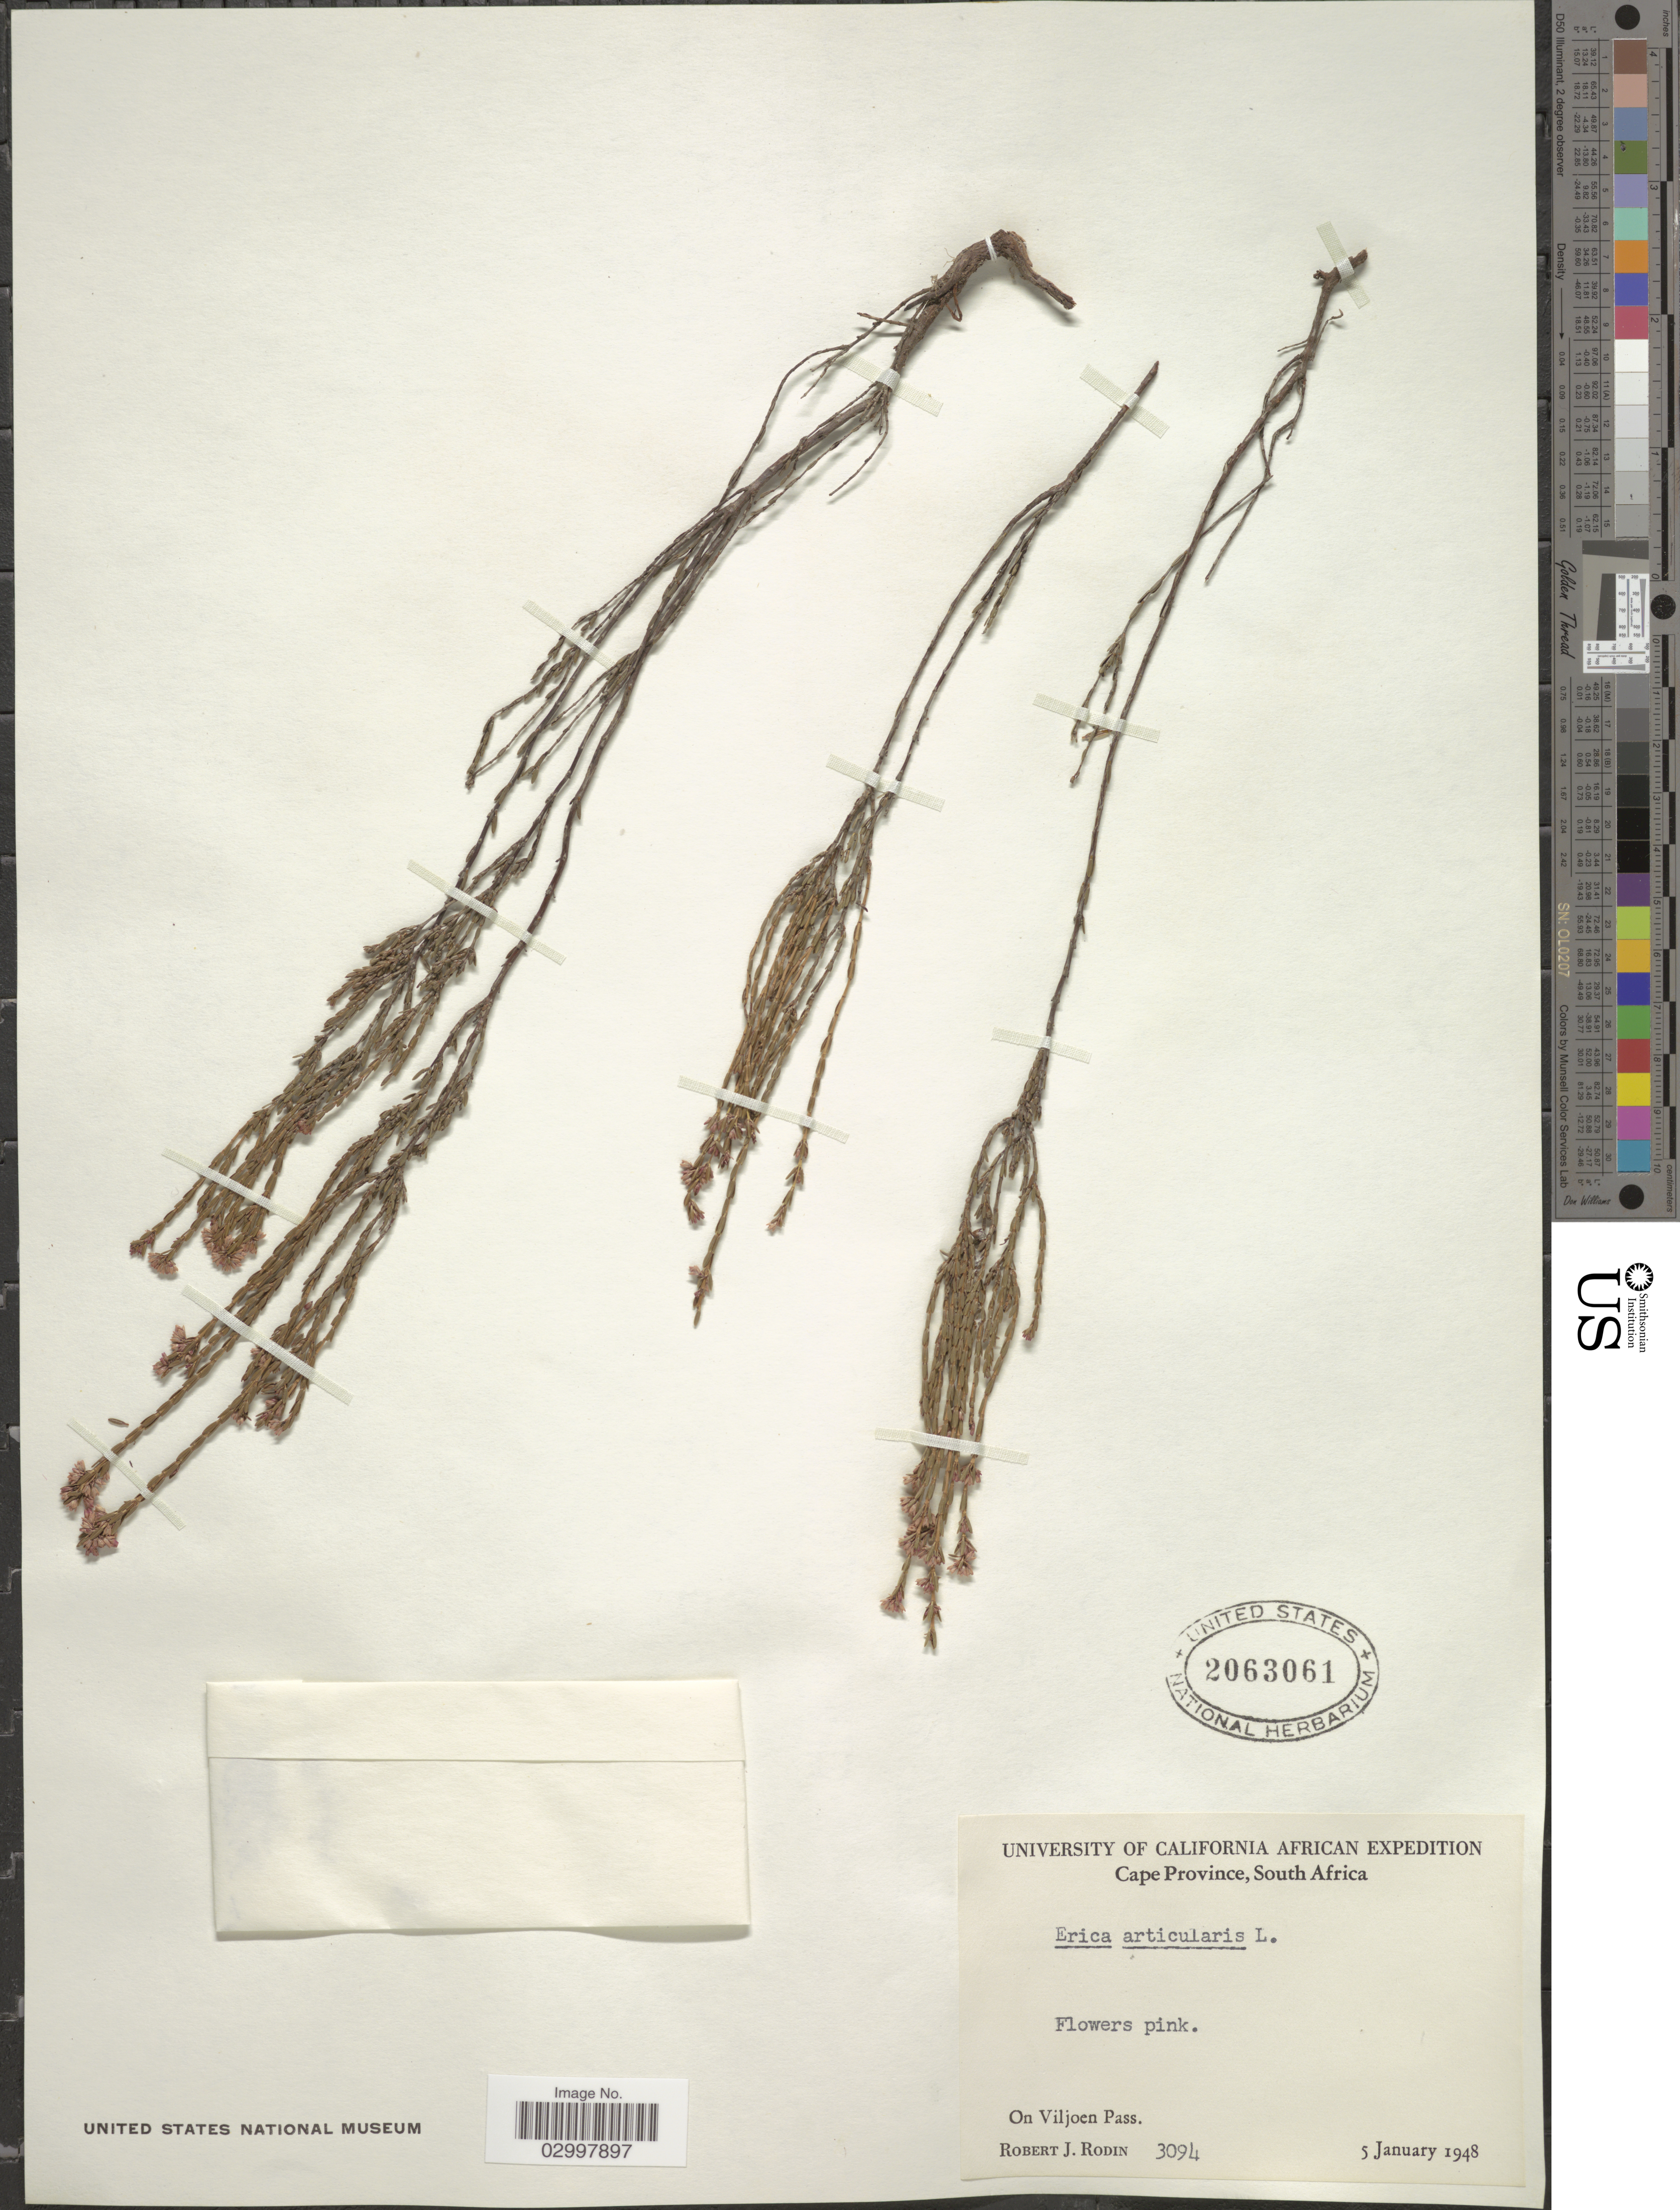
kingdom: Plantae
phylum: Tracheophyta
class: Magnoliopsida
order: Ericales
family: Ericaceae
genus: Erica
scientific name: Erica articularis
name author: L.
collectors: R. J. Rodin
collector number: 3094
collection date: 1948-01-05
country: South Africa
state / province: Western Cape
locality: On Viljoen Pass.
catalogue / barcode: US 2063061